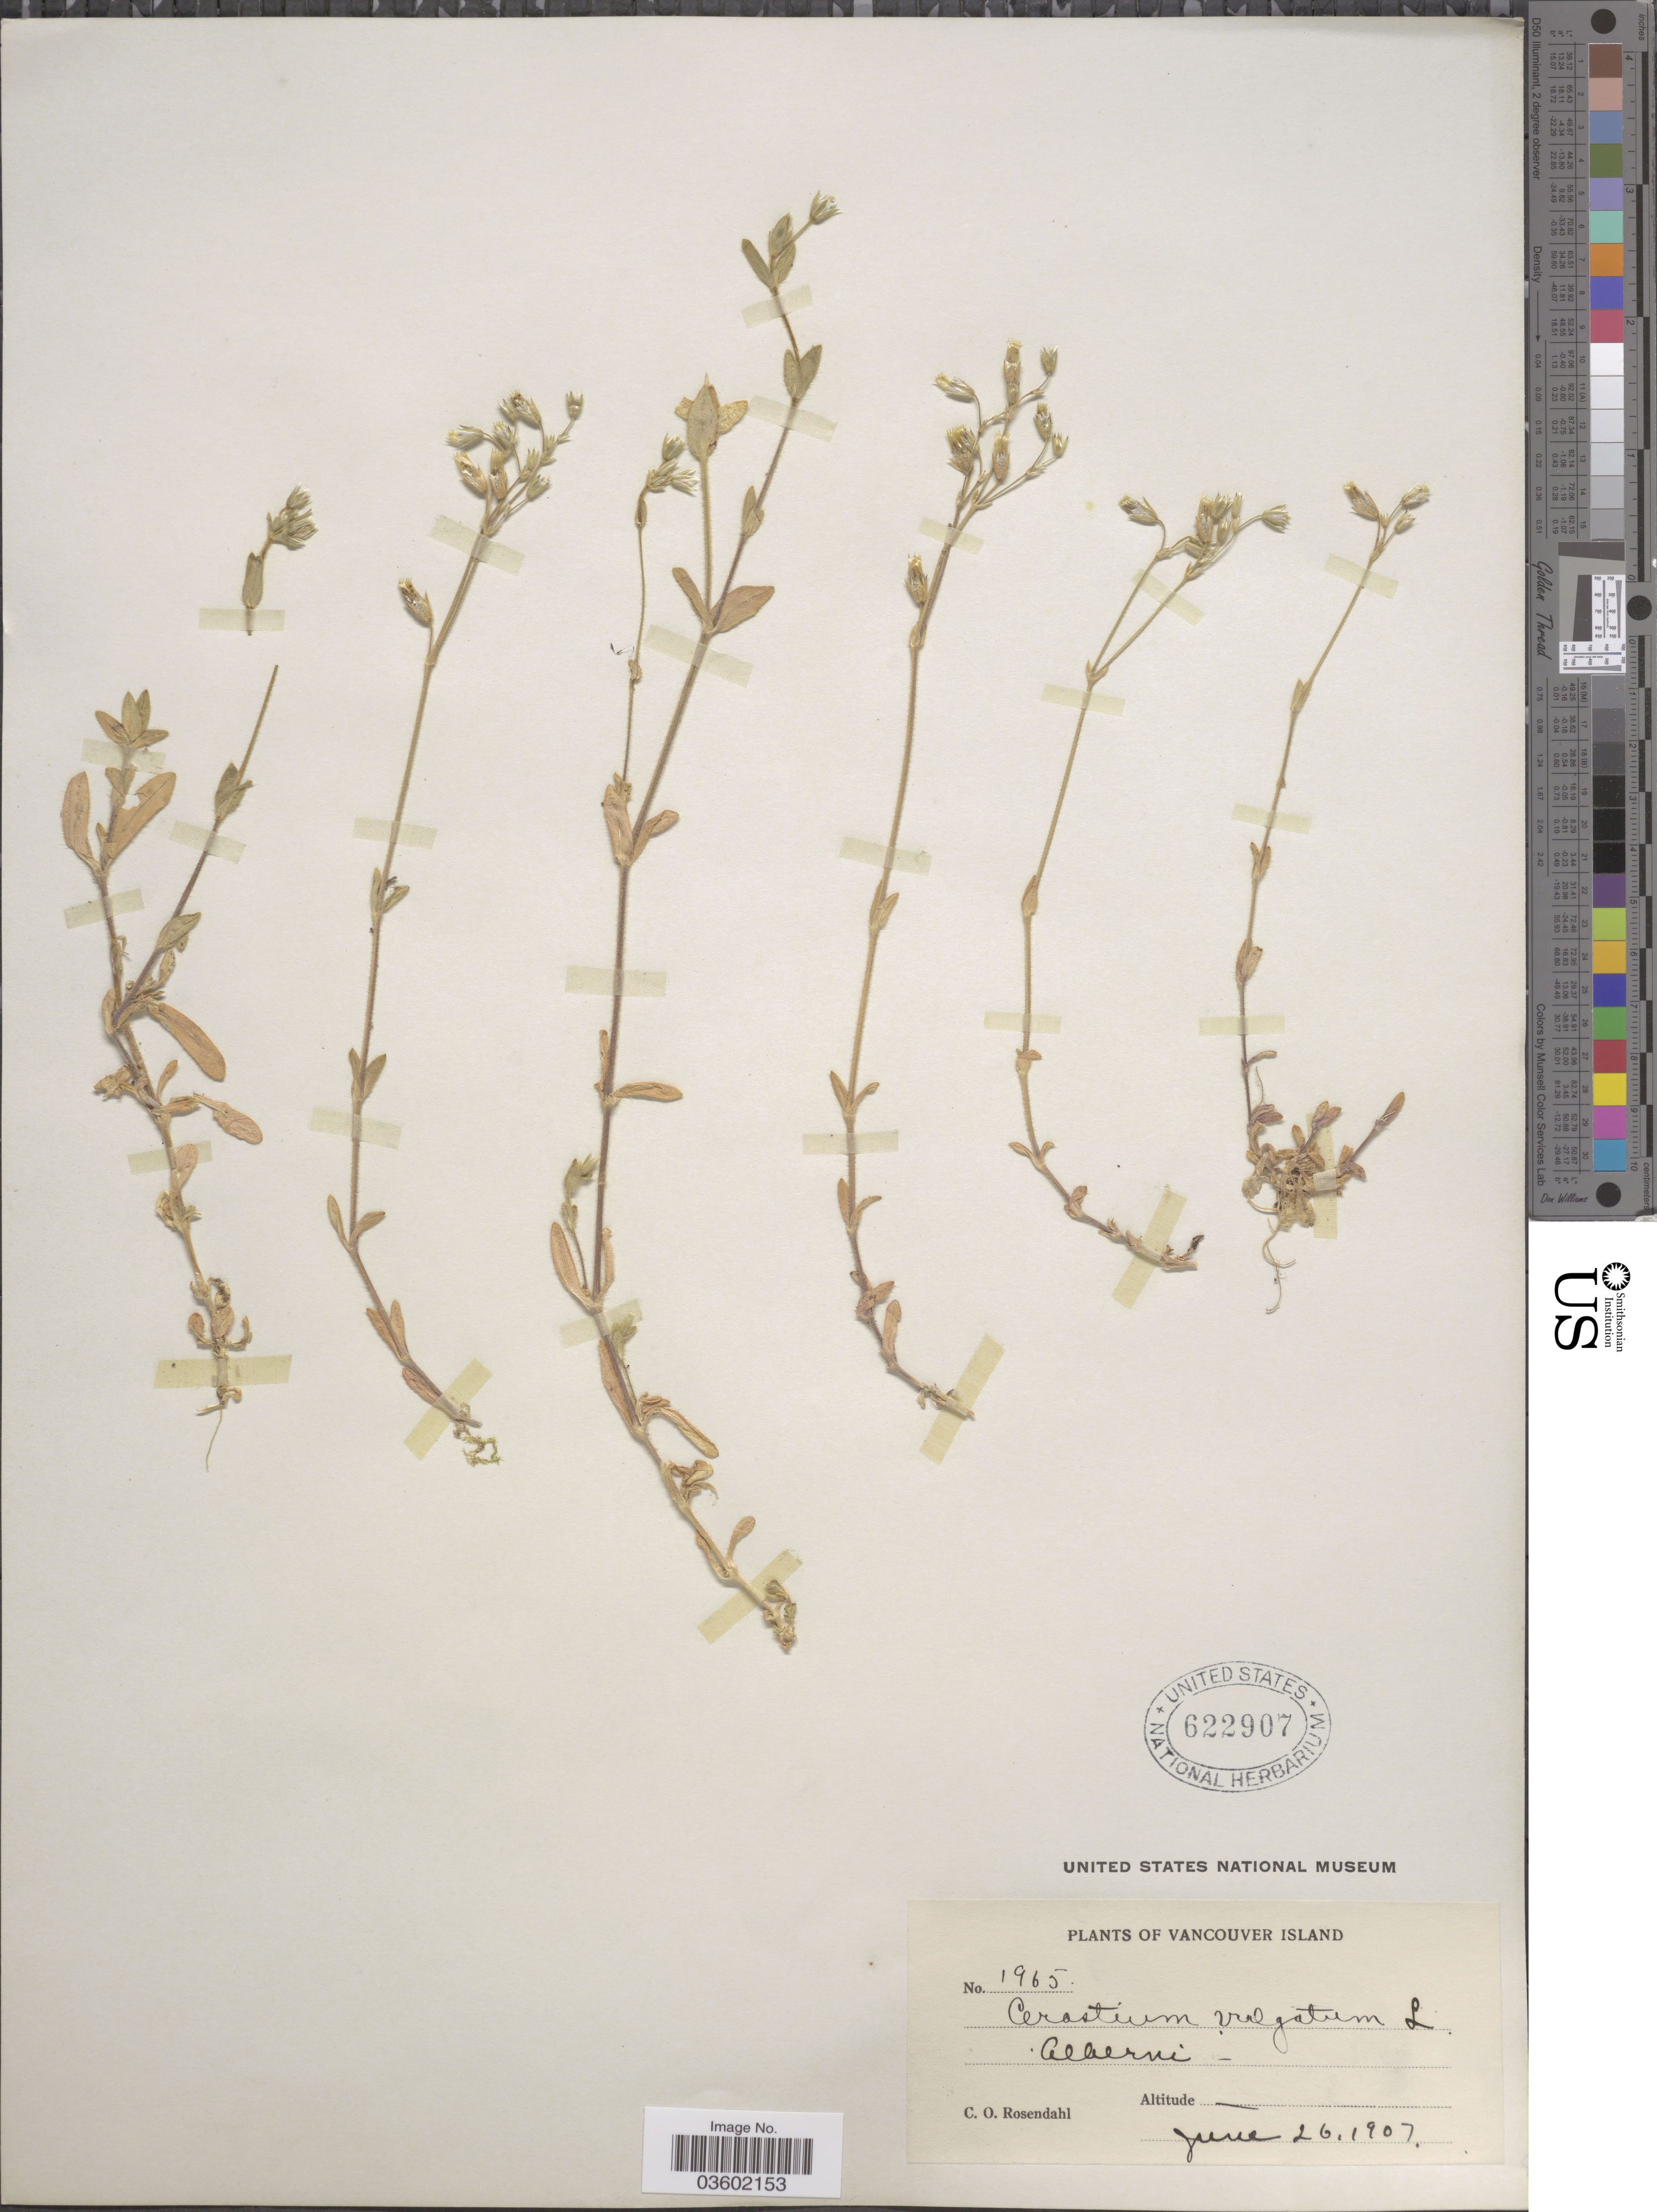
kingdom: Plantae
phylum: Tracheophyta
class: Magnoliopsida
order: Caryophyllales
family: Caryophyllaceae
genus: Cerastium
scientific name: Cerastium vulgatum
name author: L.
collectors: C. O. Rosendahl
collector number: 1965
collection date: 1907-06-26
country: Canada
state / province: British Columbia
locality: Vancouver Island. Alberni.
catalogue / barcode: US 622907